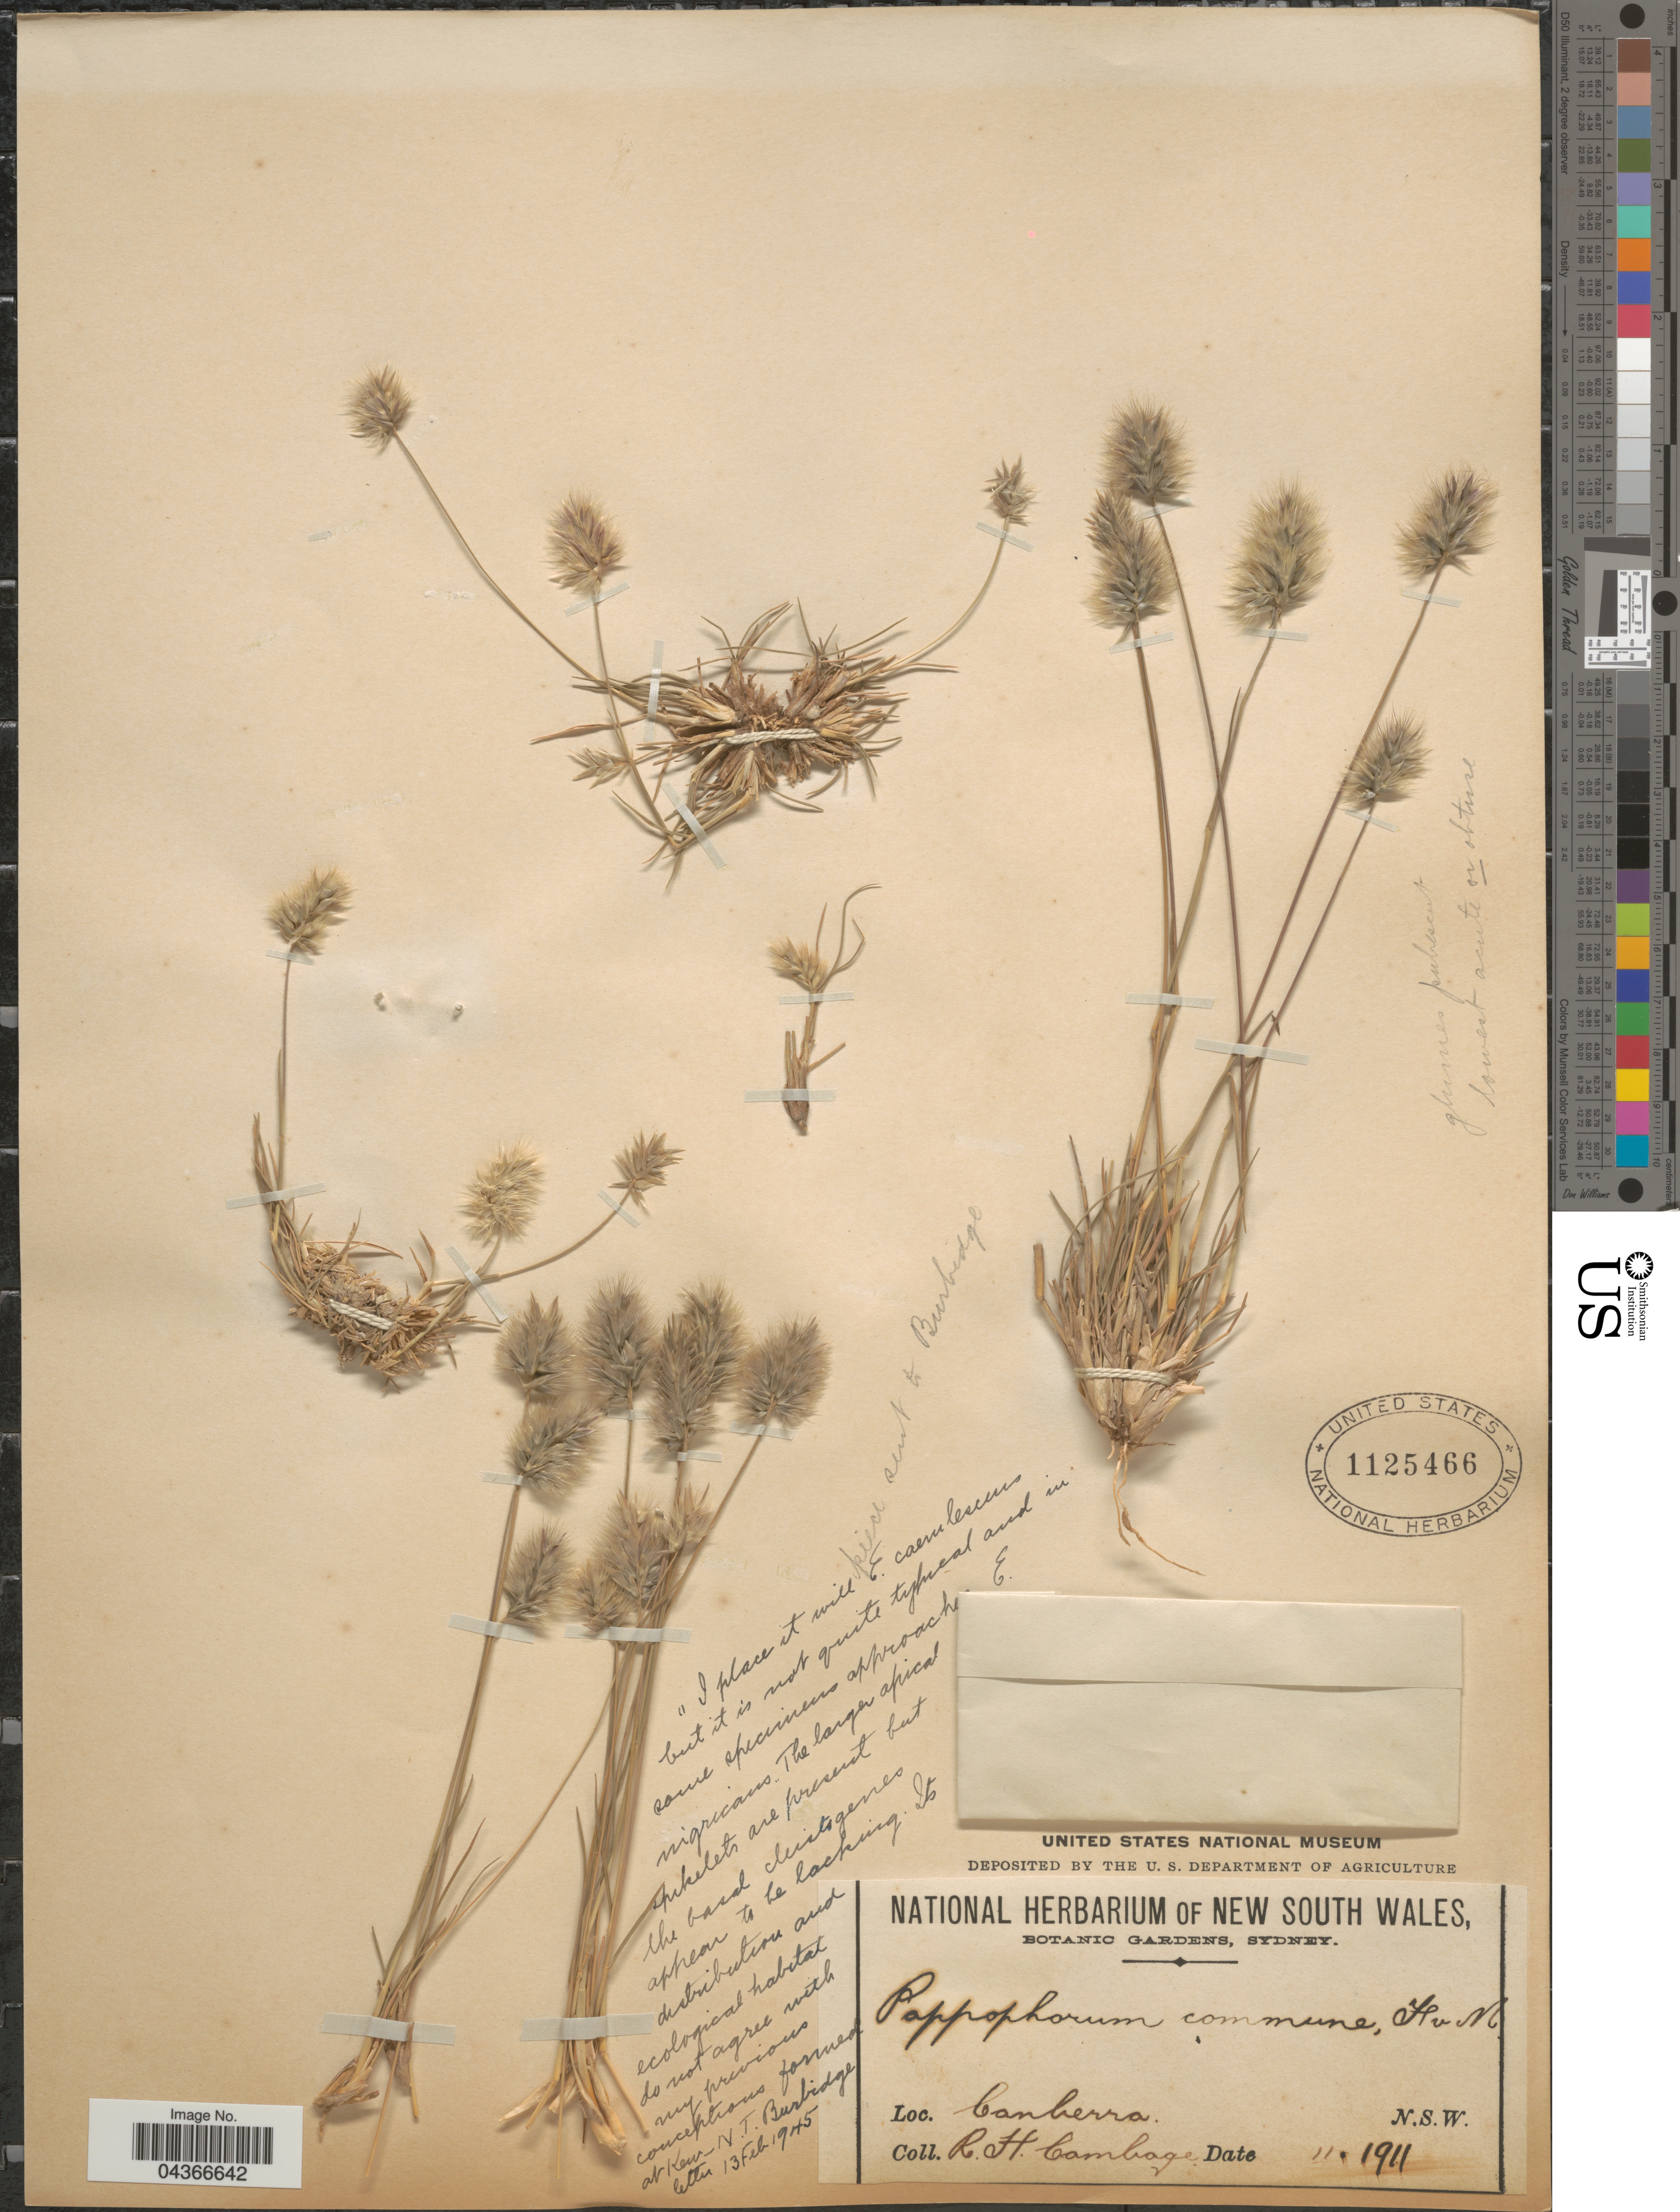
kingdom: Plantae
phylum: Tracheophyta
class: Liliopsida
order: Poales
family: Poaceae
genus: Enneapogon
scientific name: Enneapogon caerulescens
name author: (Gaudich.) N.T. Burb.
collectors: R. Cambage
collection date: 1911-11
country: Australia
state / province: New South Wales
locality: Canberra.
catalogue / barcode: US 1125466